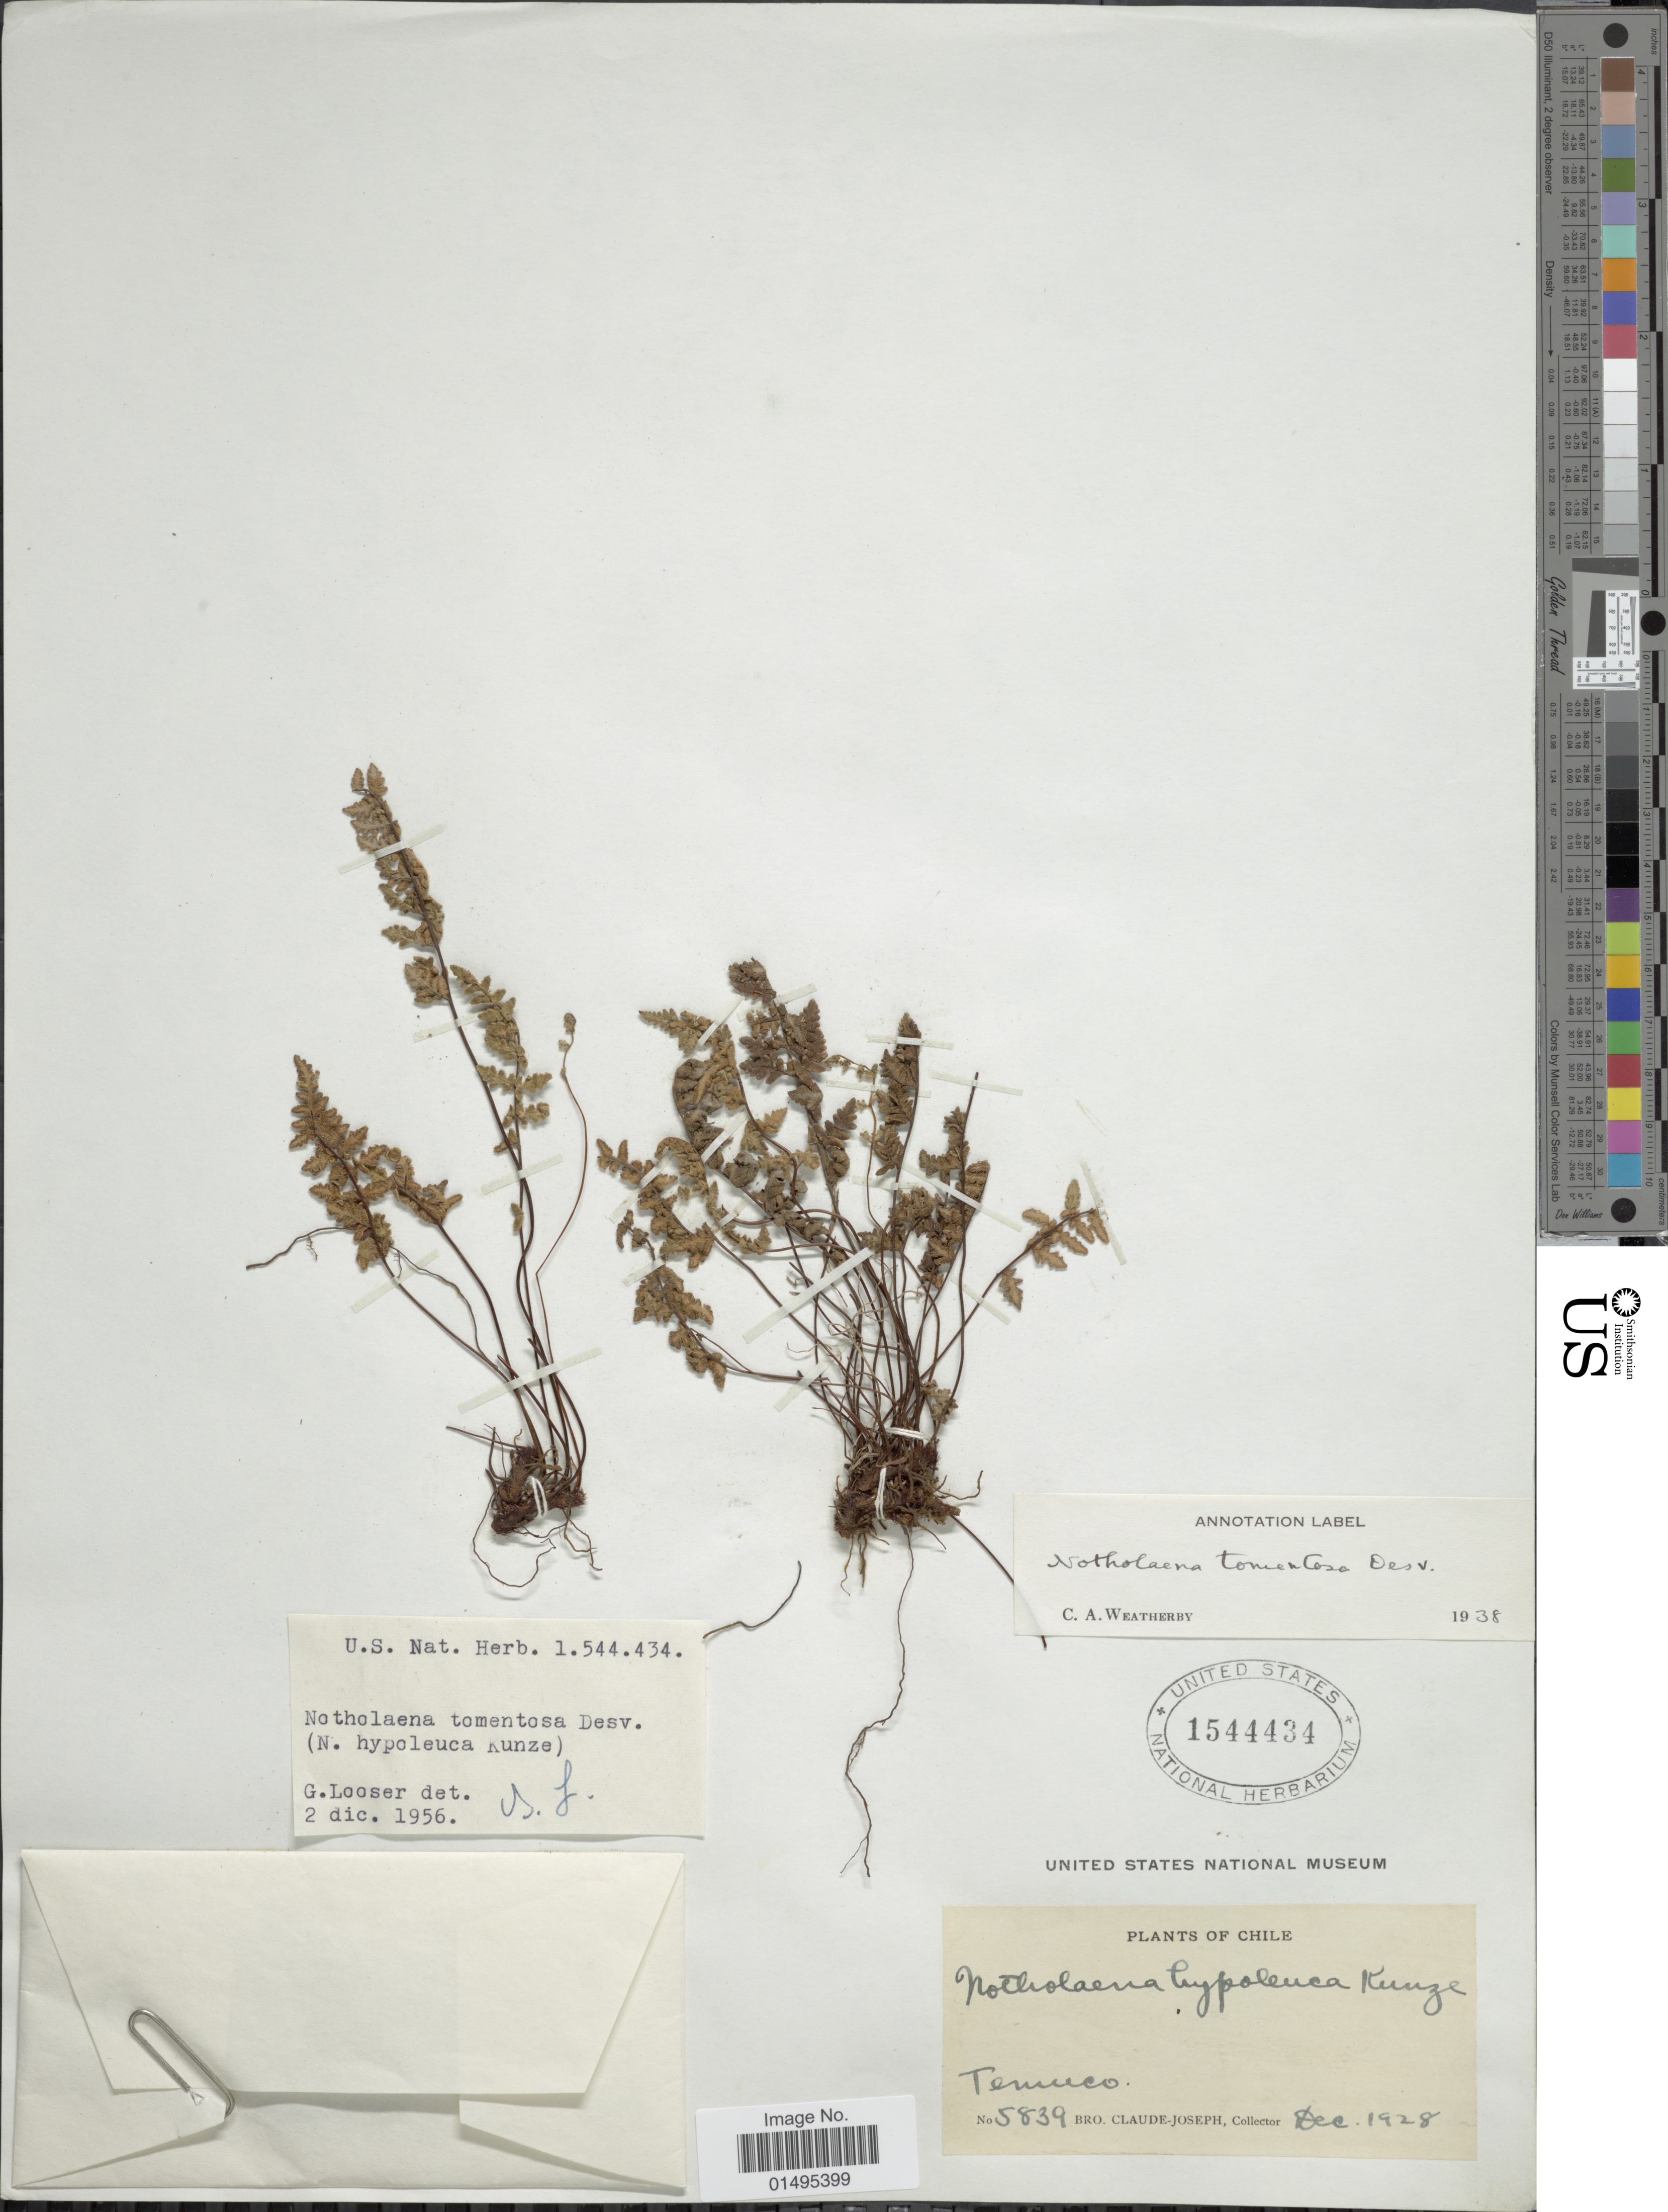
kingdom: Plantae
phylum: Tracheophyta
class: Polypodiopsida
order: Polypodiales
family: Pteridaceae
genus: Myriopteris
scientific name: Myriopteris tomentosa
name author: (Link) Fée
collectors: Bro. Claude-Joseph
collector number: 5839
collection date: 1928-12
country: Chile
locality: Chile, Temuco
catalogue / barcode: US 1544434